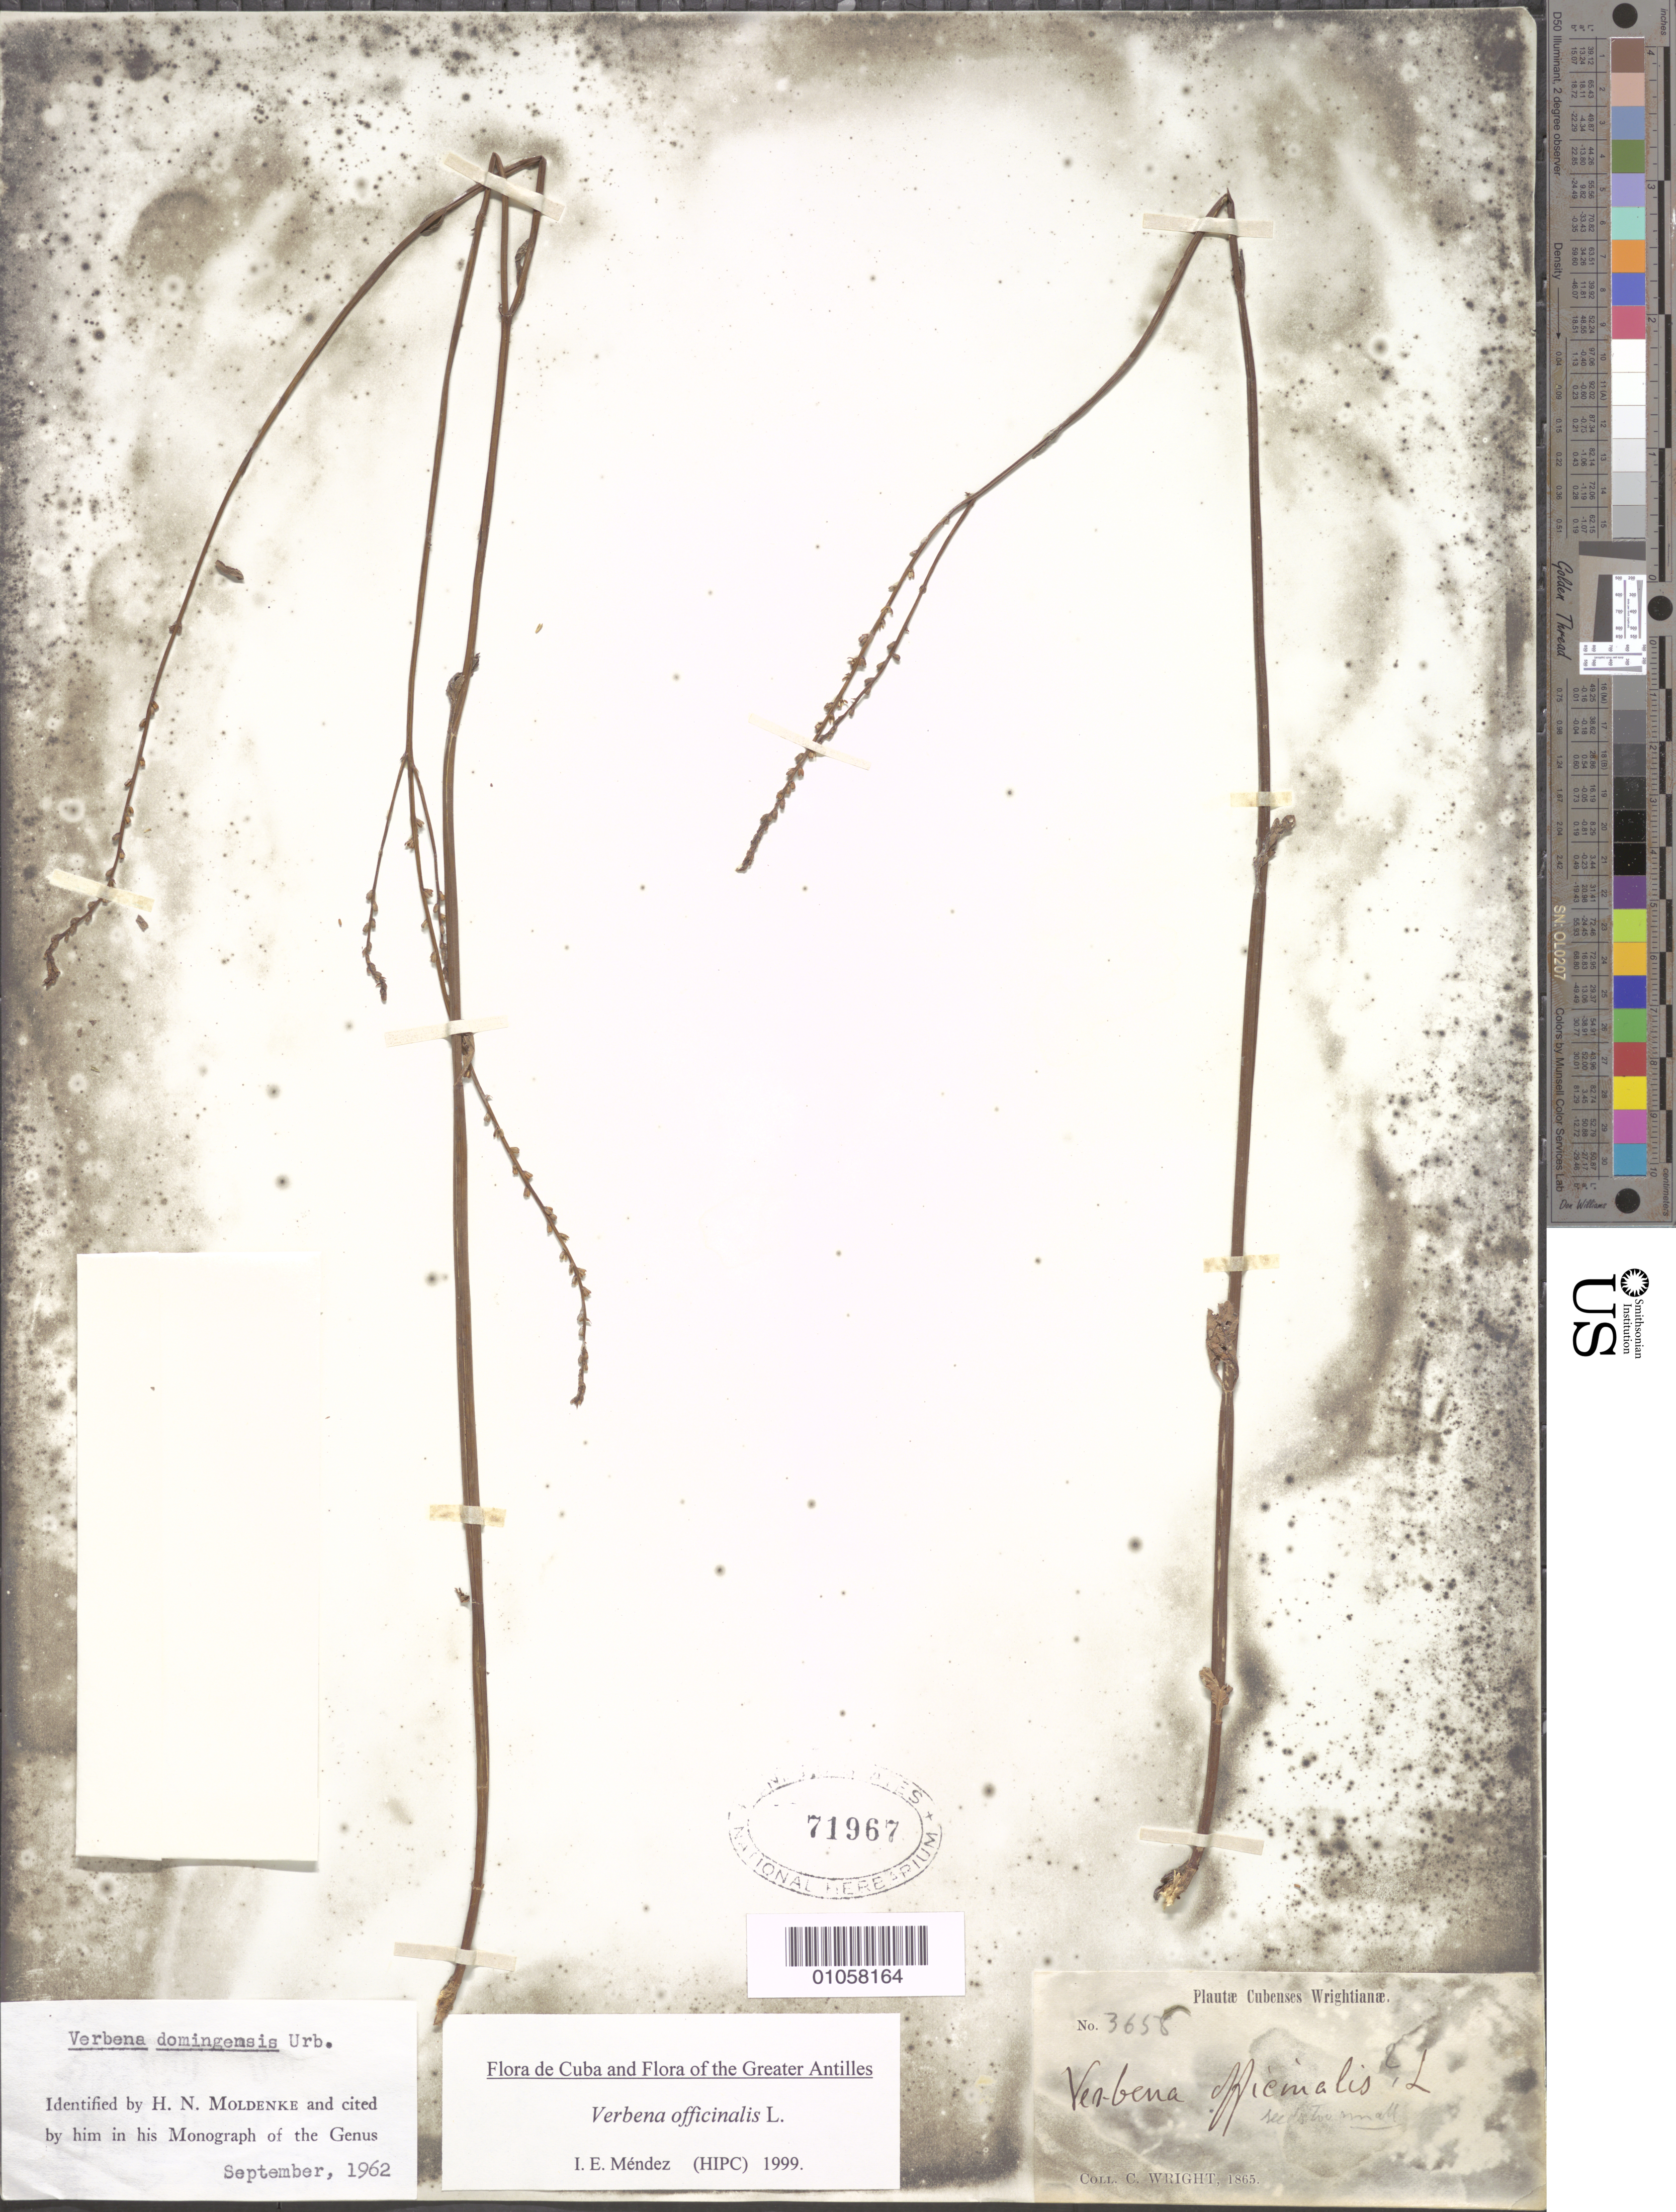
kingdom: Plantae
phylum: Tracheophyta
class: Magnoliopsida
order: Lamiales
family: Verbenaceae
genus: Verbena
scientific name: Verbena officinalis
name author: L.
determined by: Méndez, Isidro E., (HIPC)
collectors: C. Wright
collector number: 3658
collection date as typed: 1865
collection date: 1865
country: Cuba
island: Cuba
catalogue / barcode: US 71967